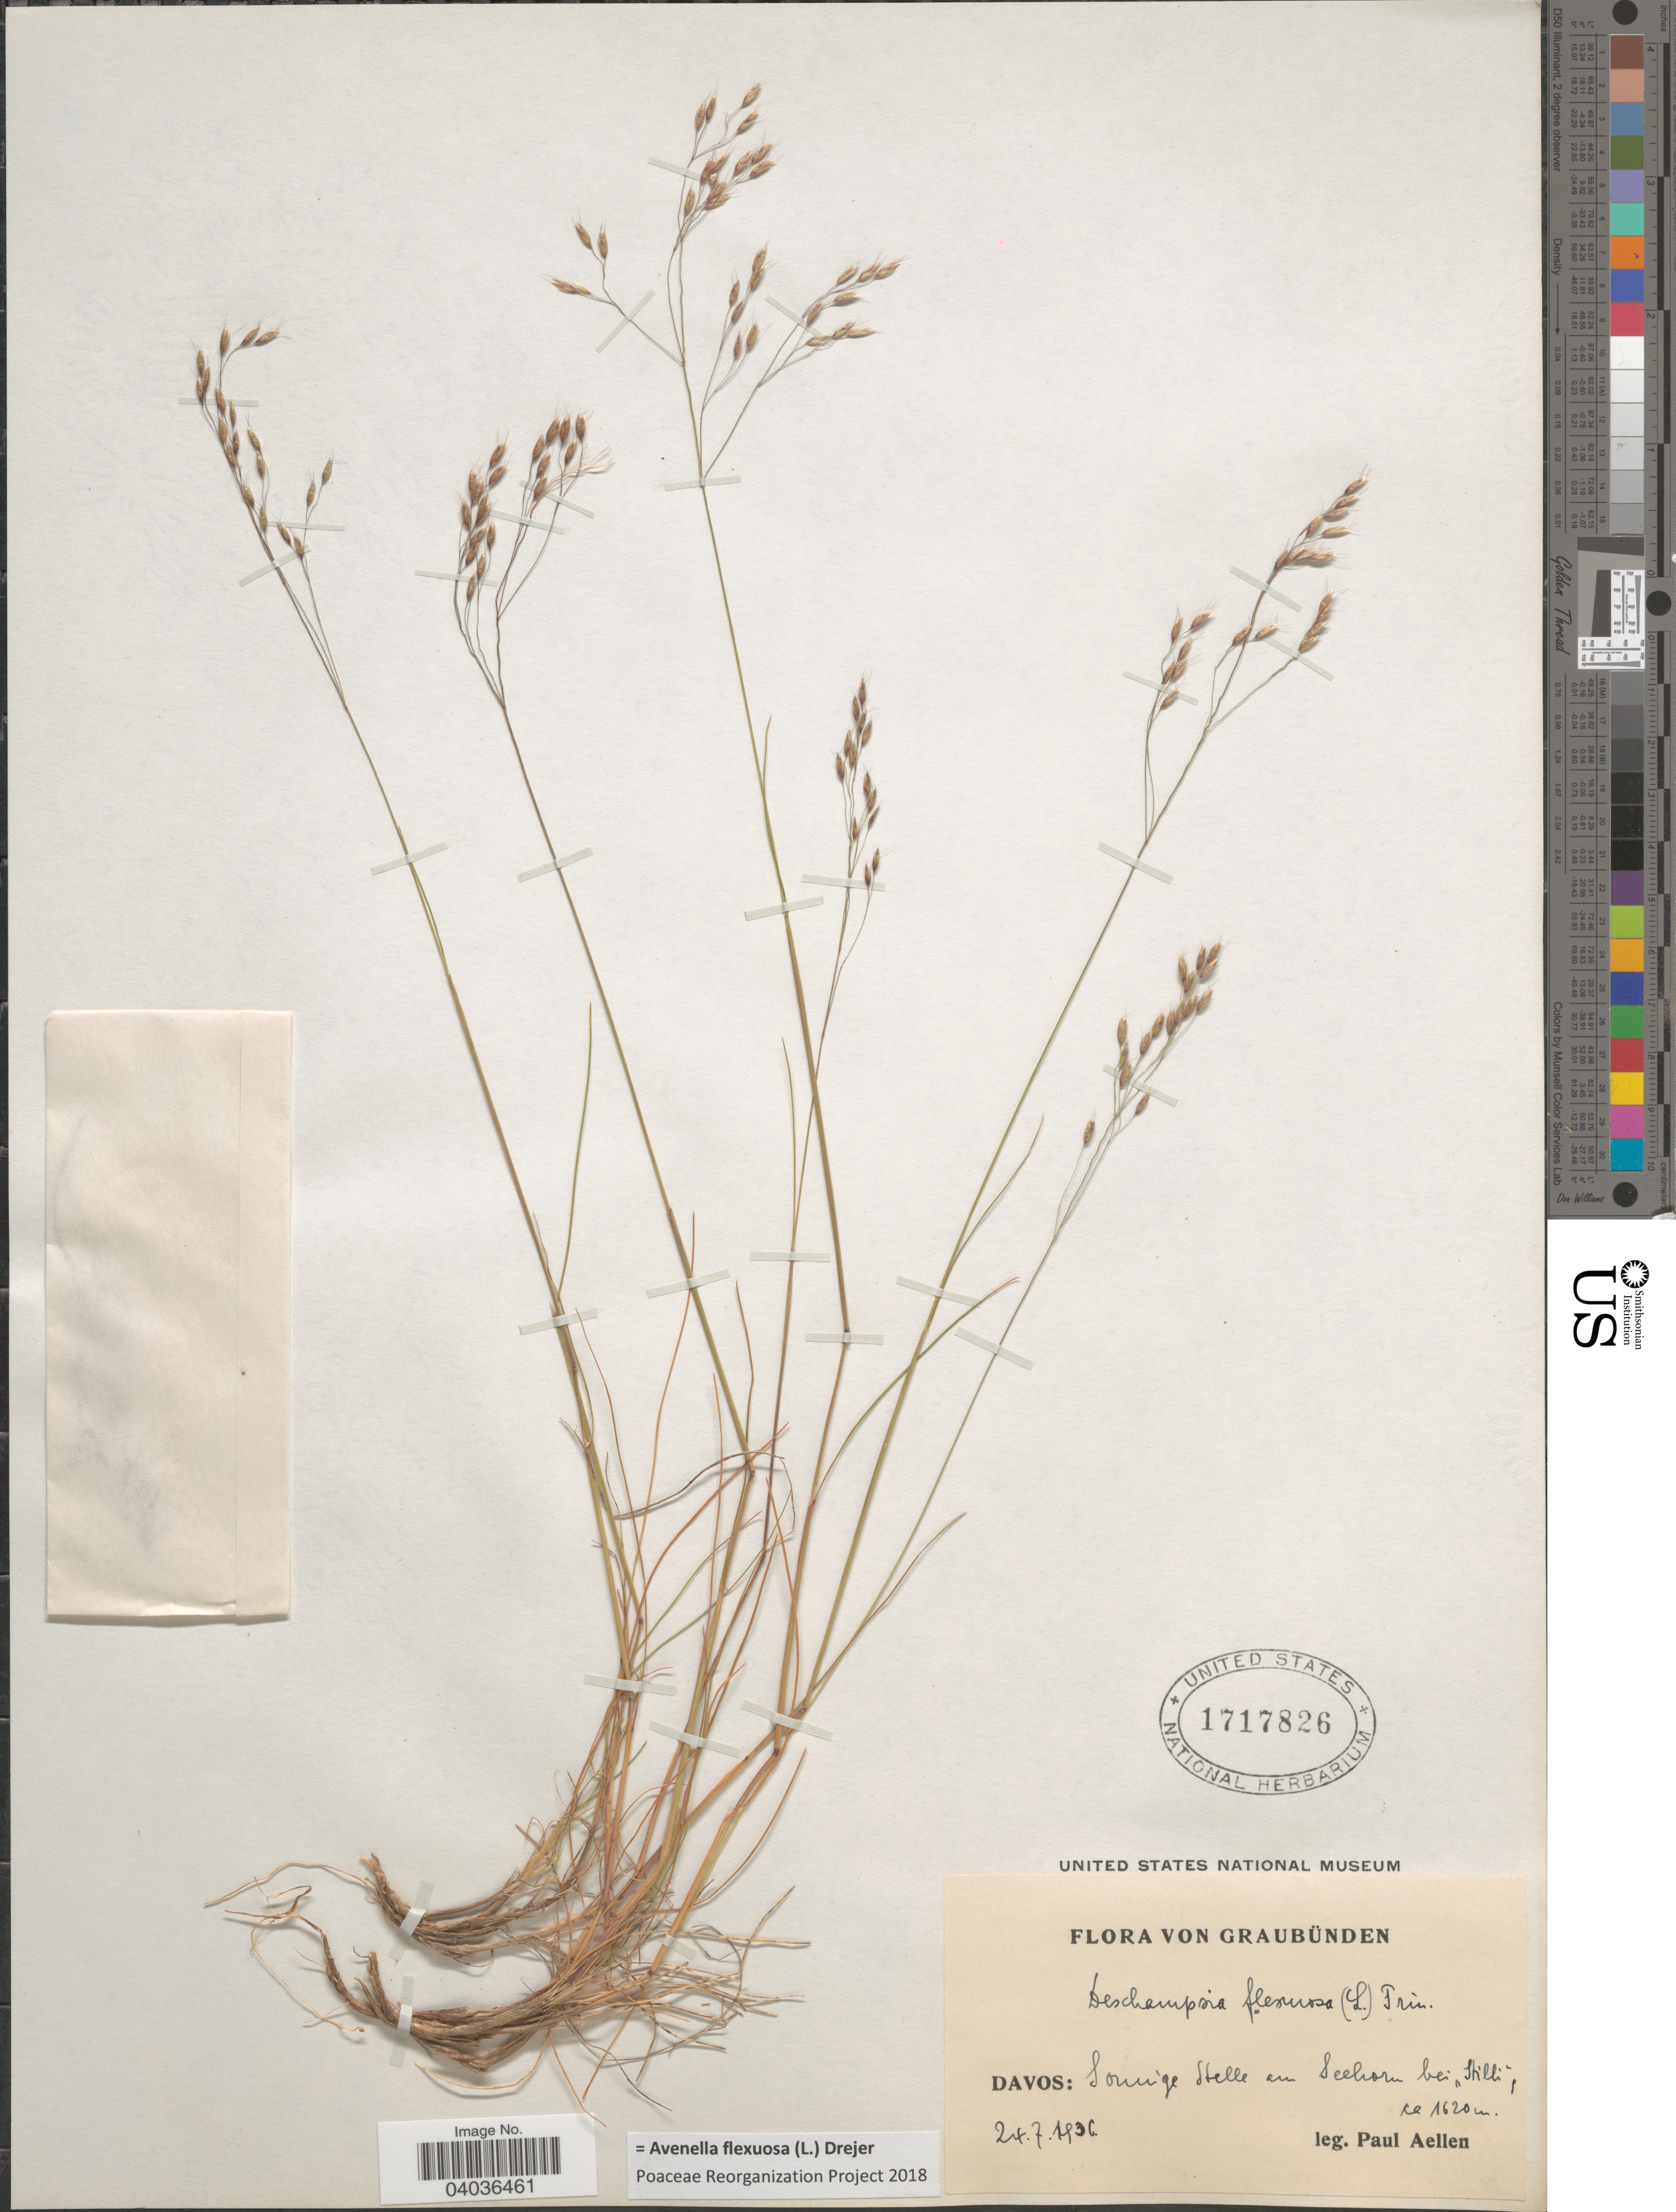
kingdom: Plantae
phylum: Tracheophyta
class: Liliopsida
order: Poales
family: Poaceae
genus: Avenella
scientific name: Avenella flexuosa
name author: (L.) Drejer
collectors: P. Aellen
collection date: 1936-07-24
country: Switzerland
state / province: Graubunden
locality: Davos: Sorrige Stelle en Seehorn bei Stilli.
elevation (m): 1620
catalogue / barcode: US 1717826